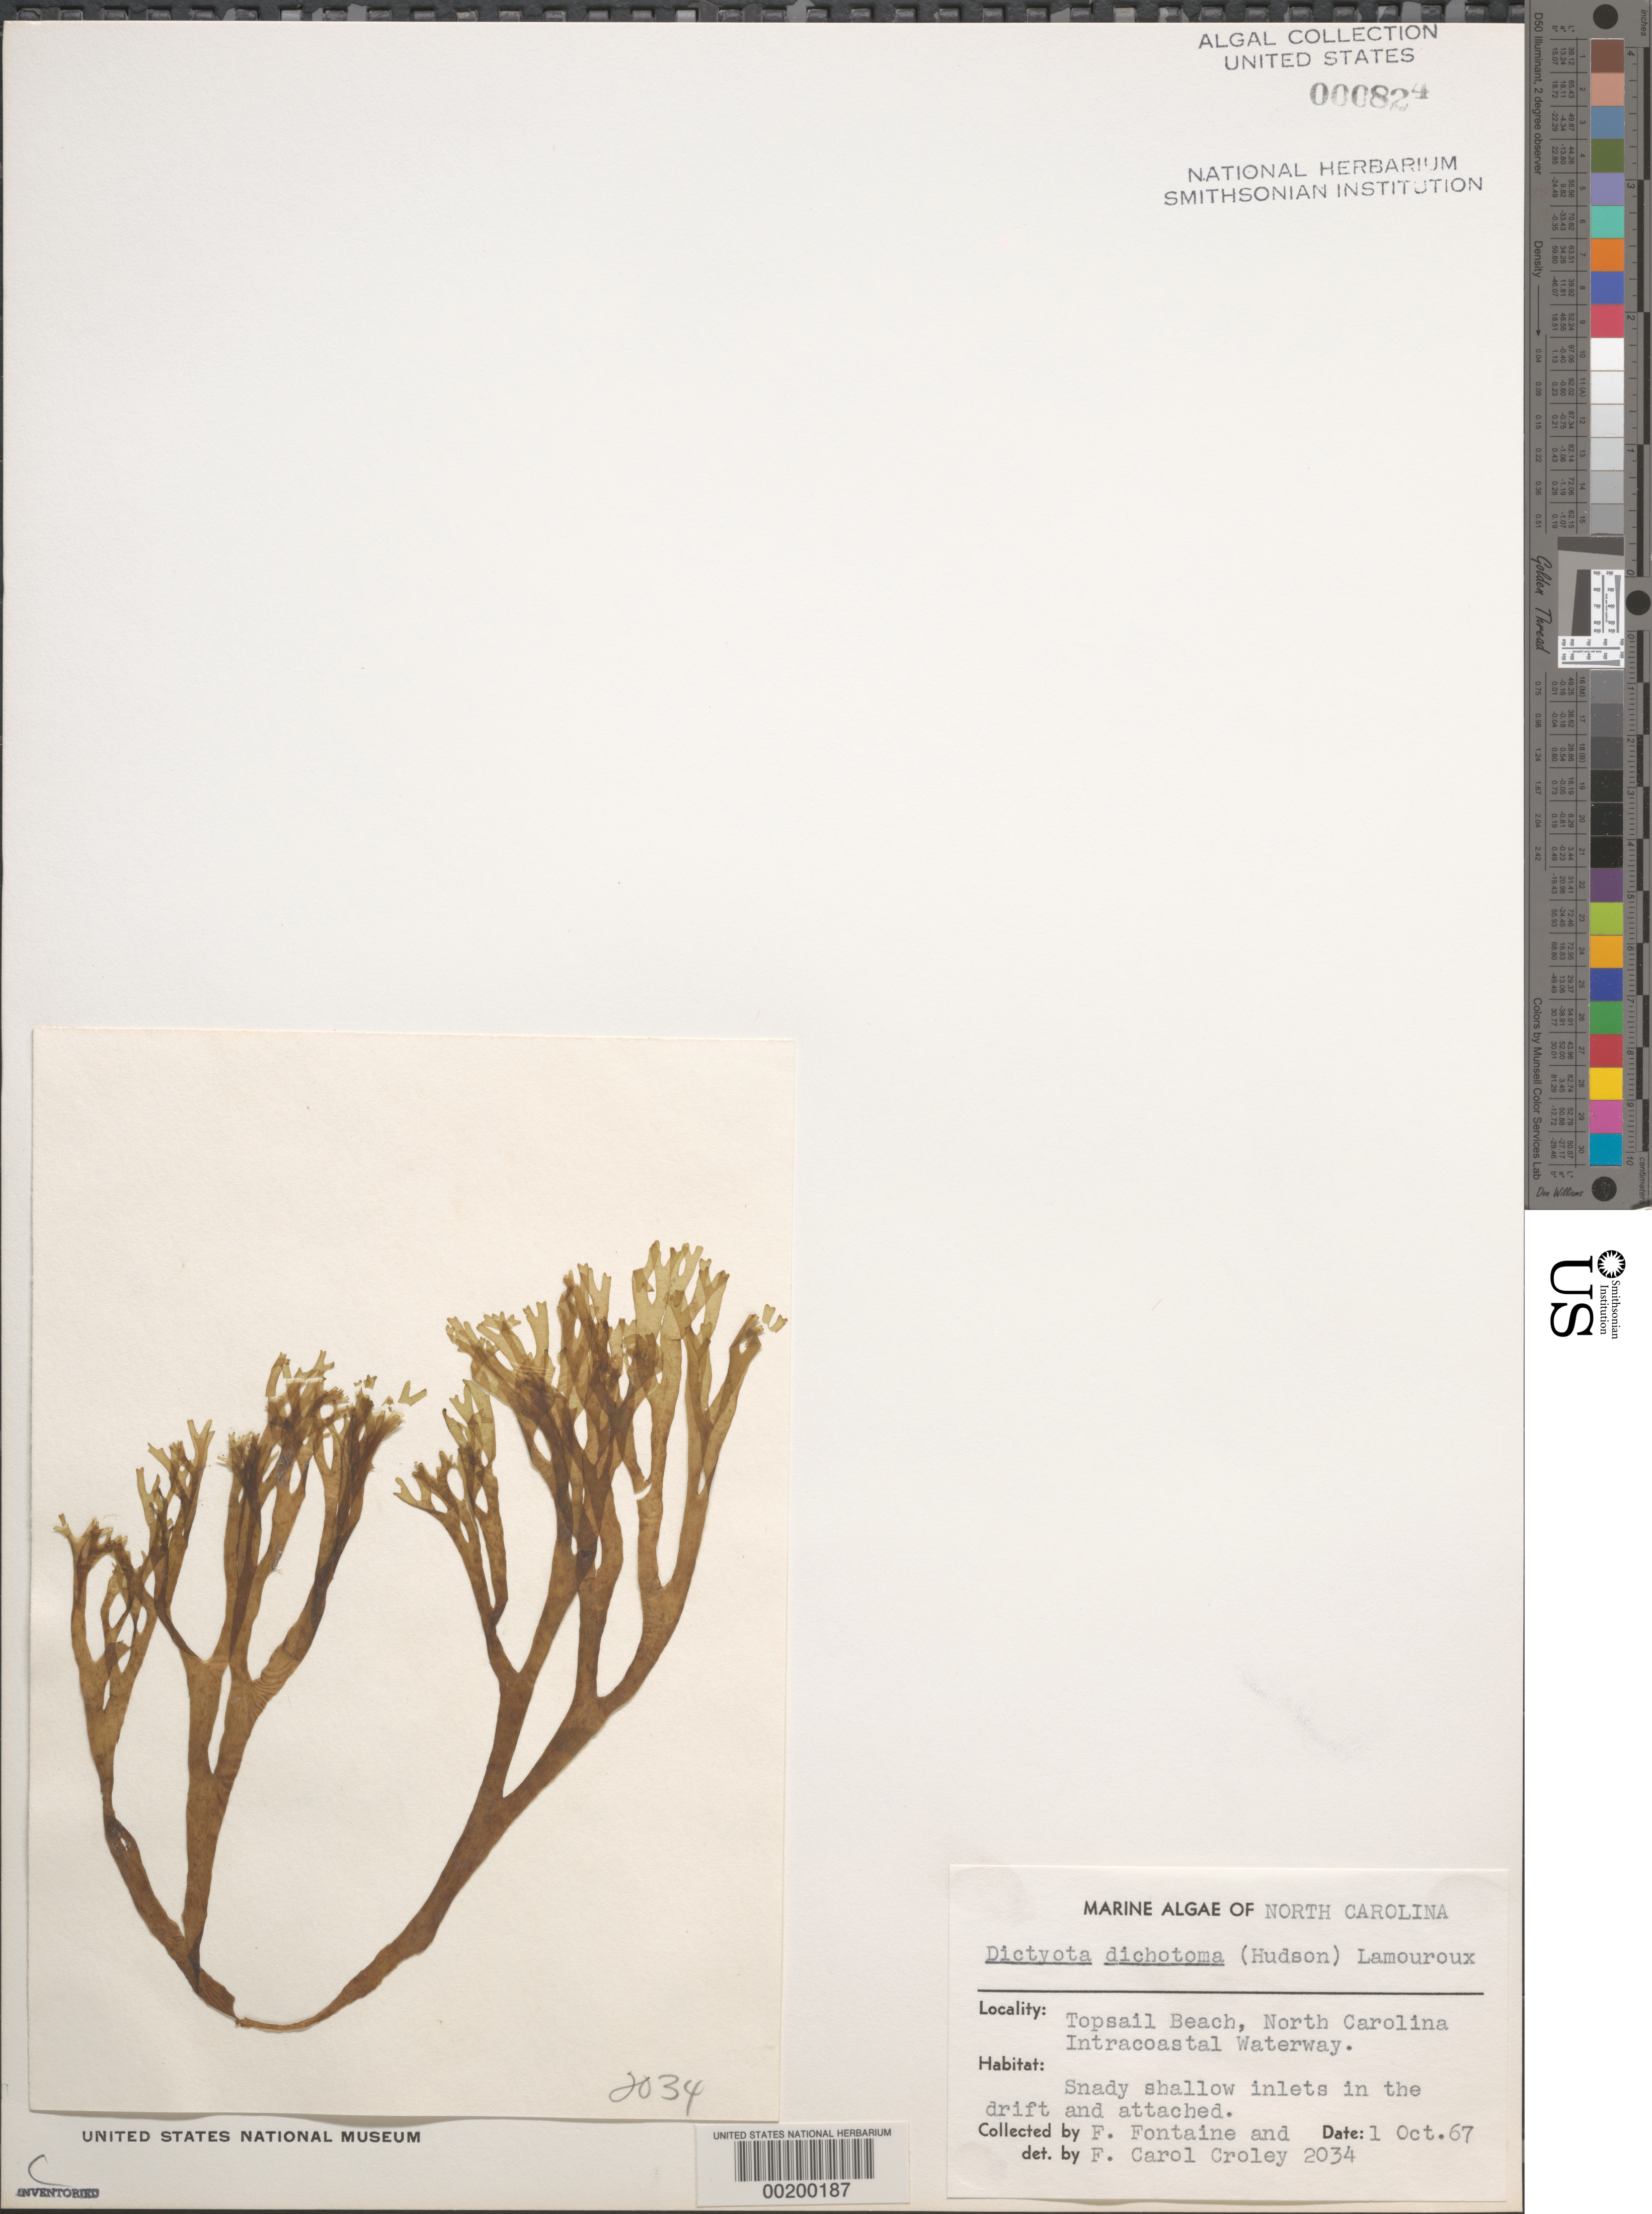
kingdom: Chromista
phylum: Ochrophyta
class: Phaeophyceae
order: Dictyotales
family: Dictyotaceae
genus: Dictyota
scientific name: Dictyota dichotoma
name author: (Huds.) J.V.Lamouroux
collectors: F. Fontaine & F. C. Croley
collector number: FCC 2034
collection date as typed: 01 Oct 1967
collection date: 1967-10-01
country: United States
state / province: North Carolina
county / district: Pender County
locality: Topsail Beach, Intracoastal Waterway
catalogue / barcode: US 824